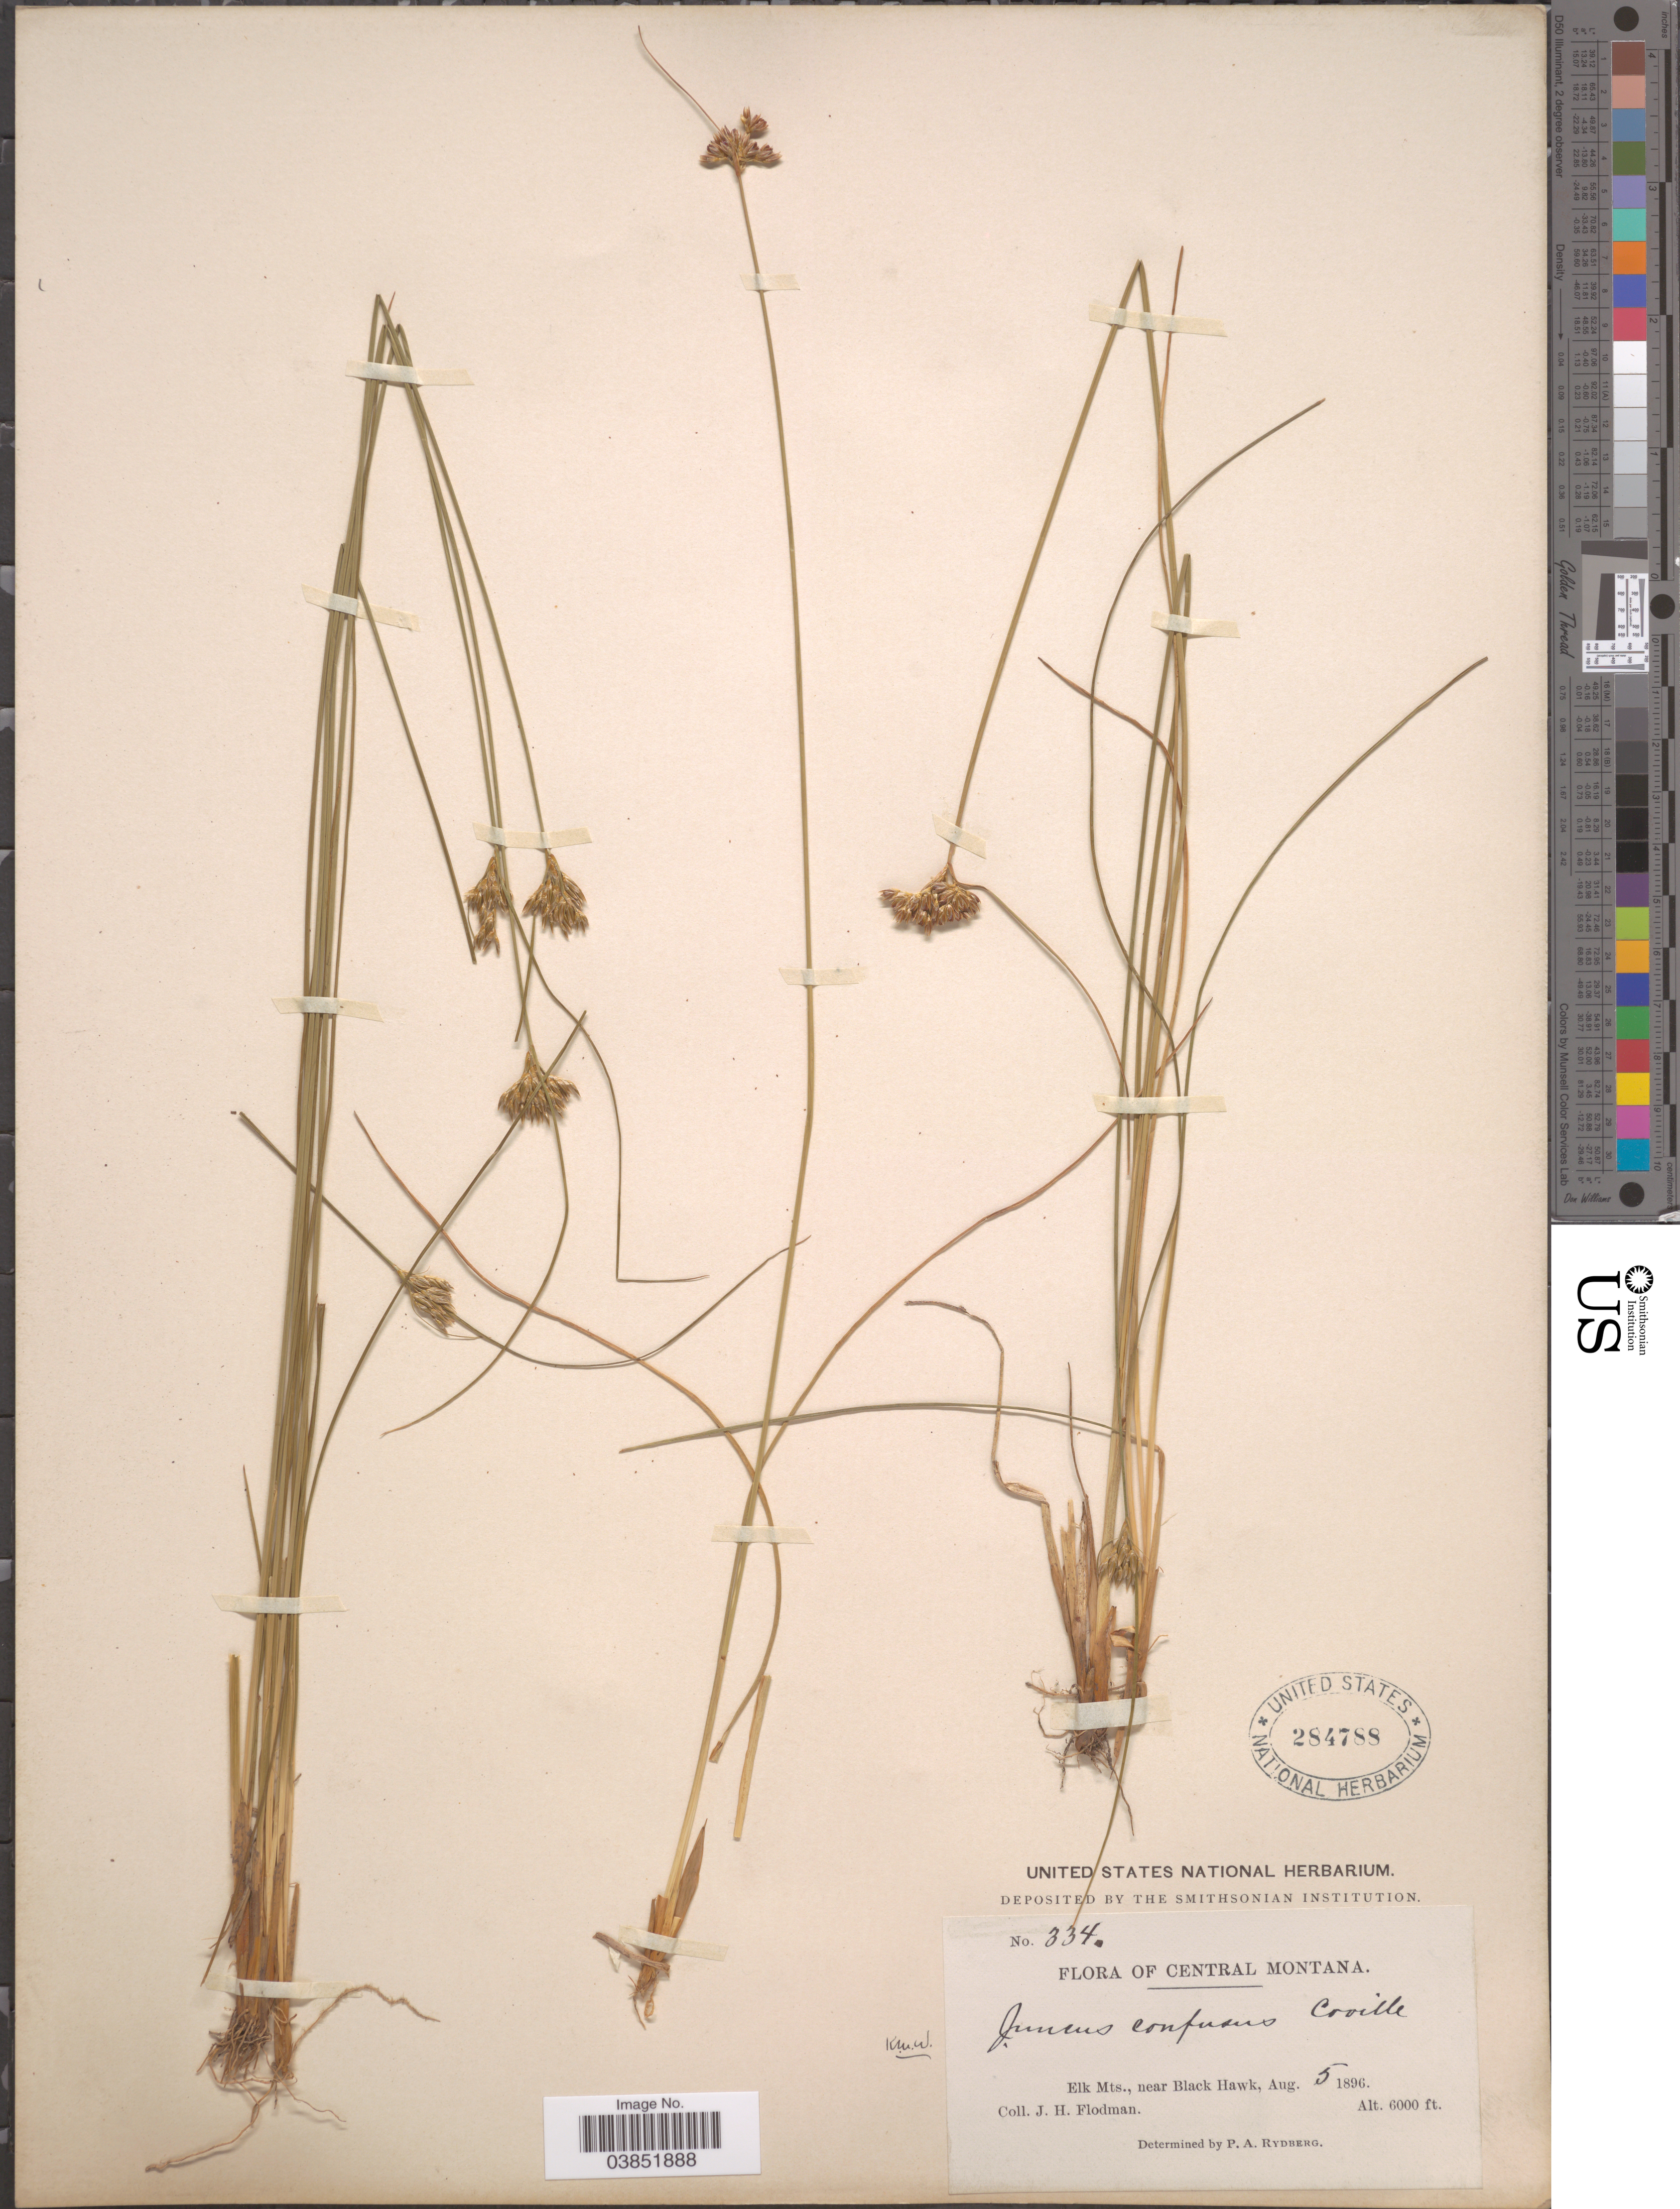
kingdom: Plantae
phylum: Tracheophyta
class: Liliopsida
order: Poales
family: Juncaceae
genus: Juncus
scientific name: Juncus confusus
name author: Coville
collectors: J. Flodman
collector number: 334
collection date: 1896-08-05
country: United States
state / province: Montana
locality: Central Montana. Elk Mts., near Black Hawk.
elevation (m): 1829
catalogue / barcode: US 284788